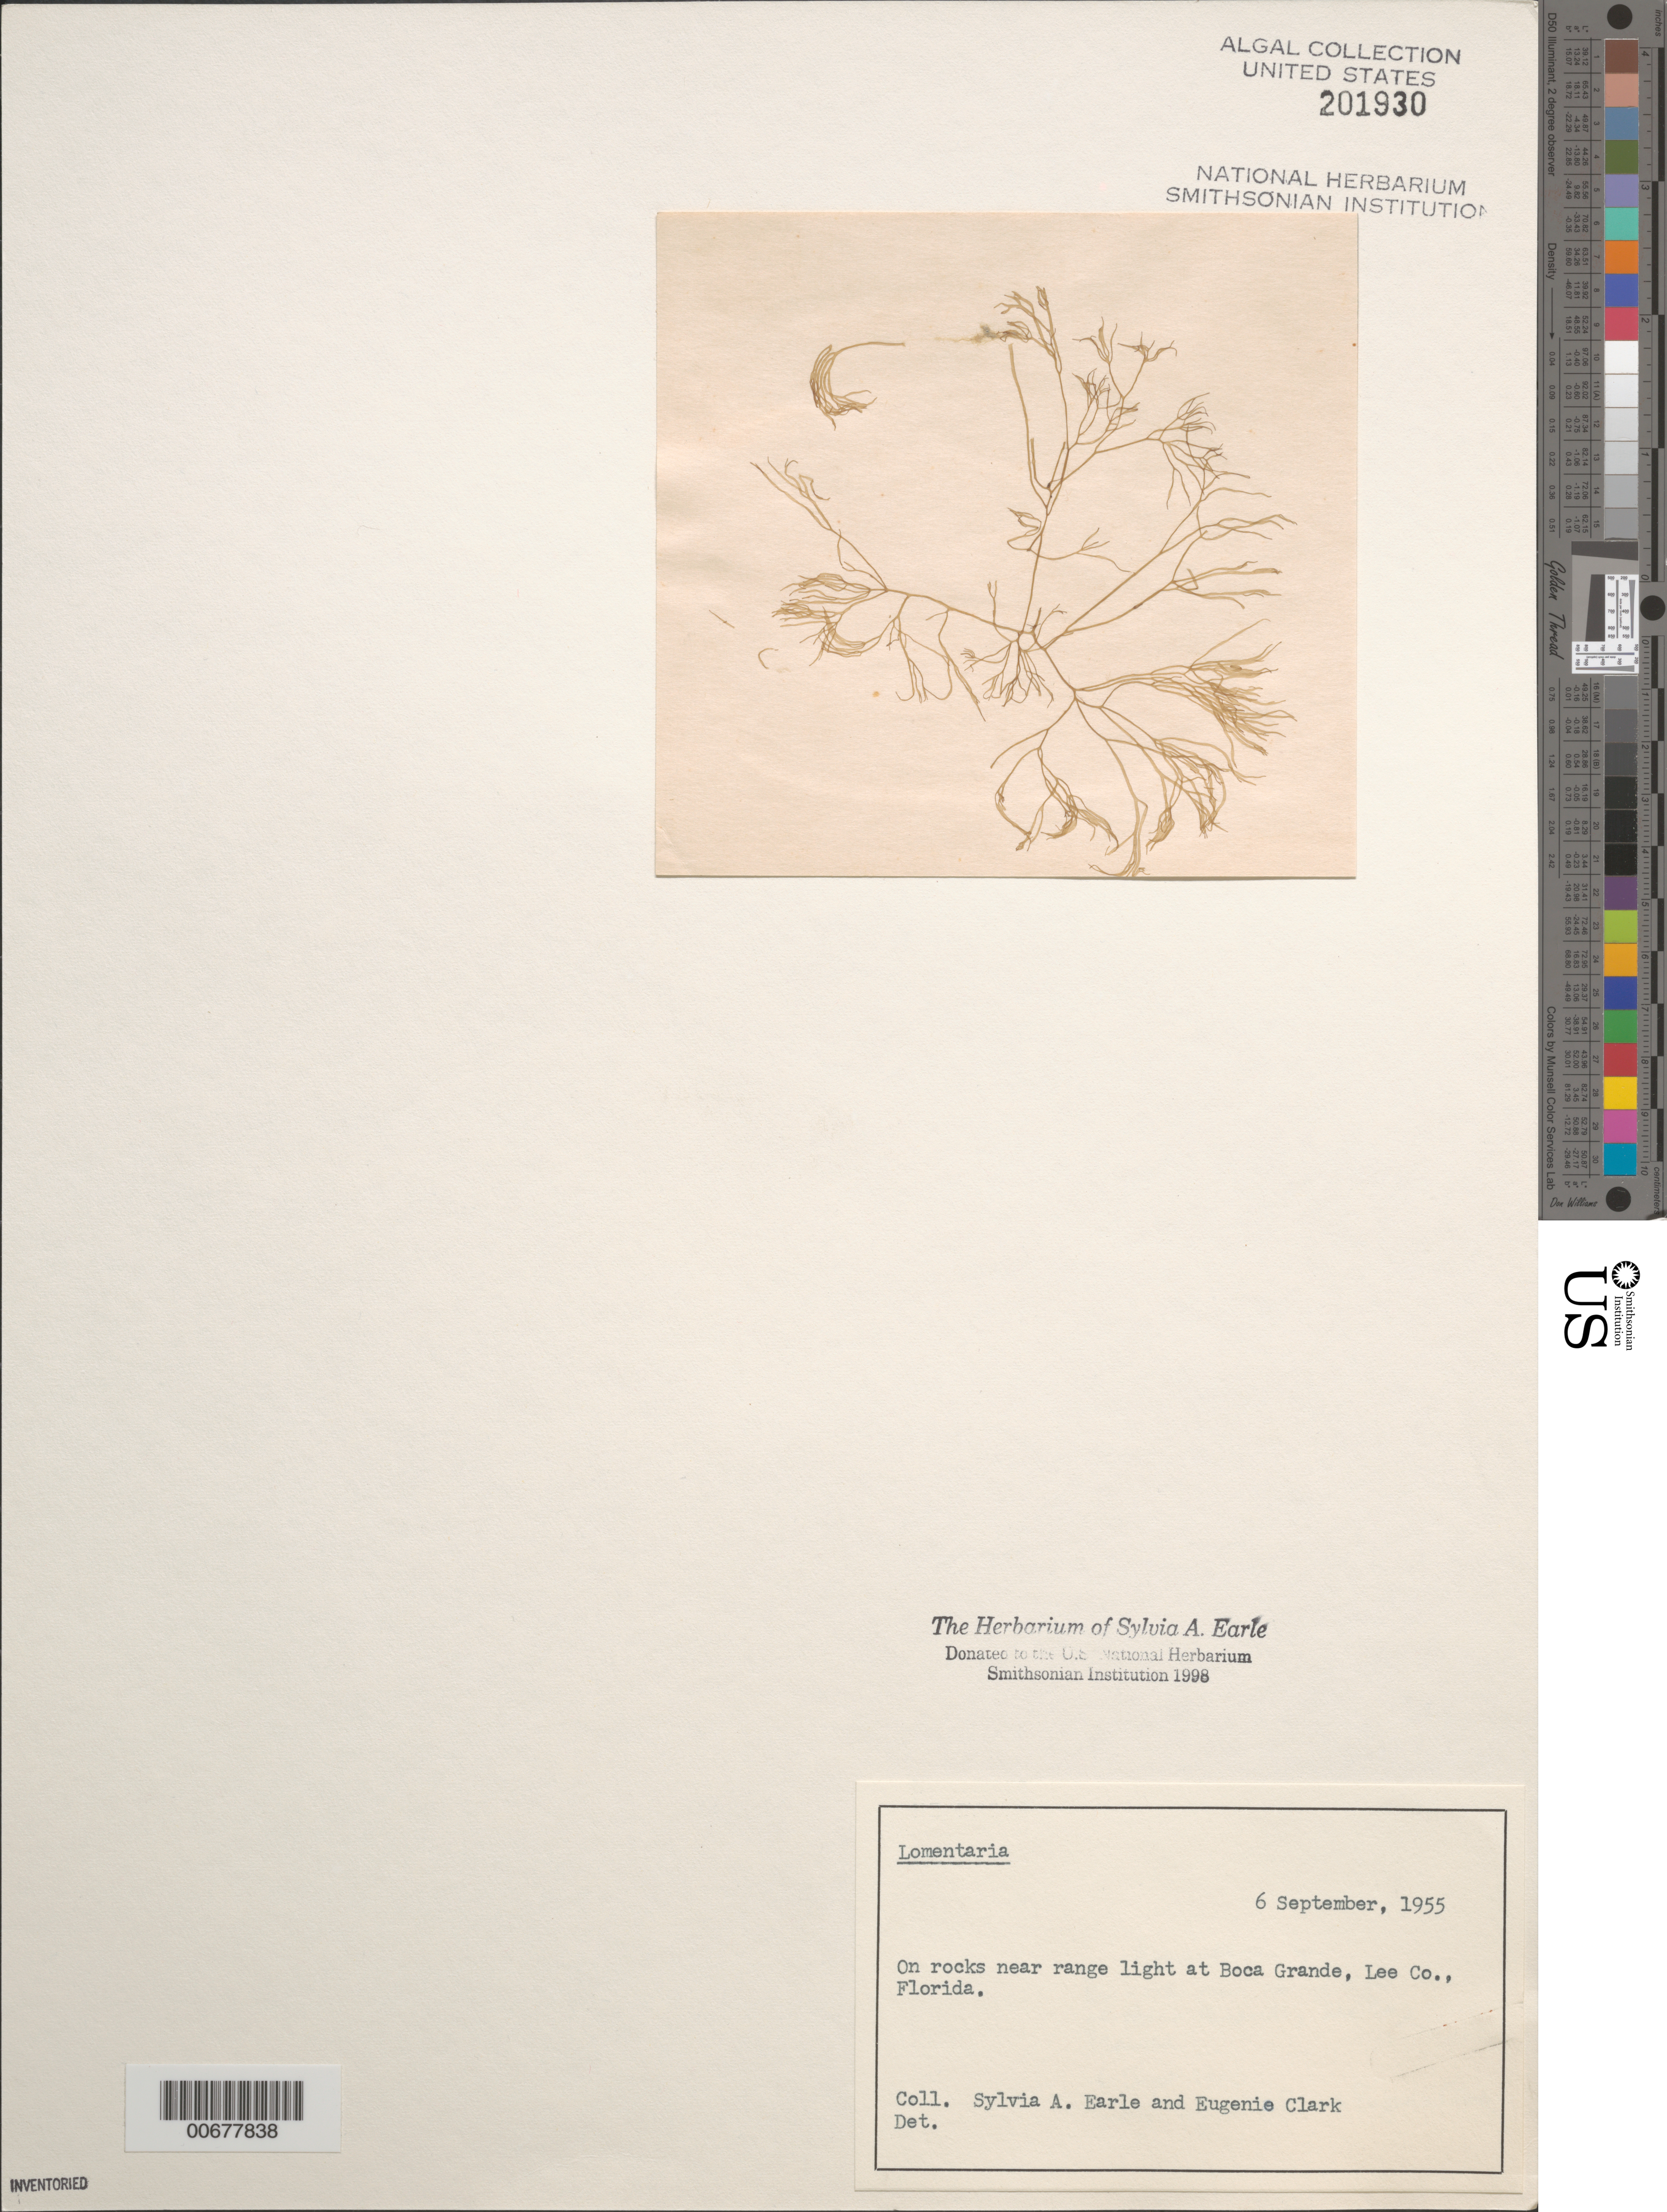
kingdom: Plantae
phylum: Rhodophyta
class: Florideophyceae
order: Rhodymeniales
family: Lomentariaceae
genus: Lomentaria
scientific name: Lomentaria sp.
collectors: S. A. Earle, E. Clark, B. Chadwick & J. Bartels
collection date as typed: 06 Sep 1955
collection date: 1955-09-06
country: United States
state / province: Florida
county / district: Lee County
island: Gasparilla Island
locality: Near range light at Boca Grande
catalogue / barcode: US 201930